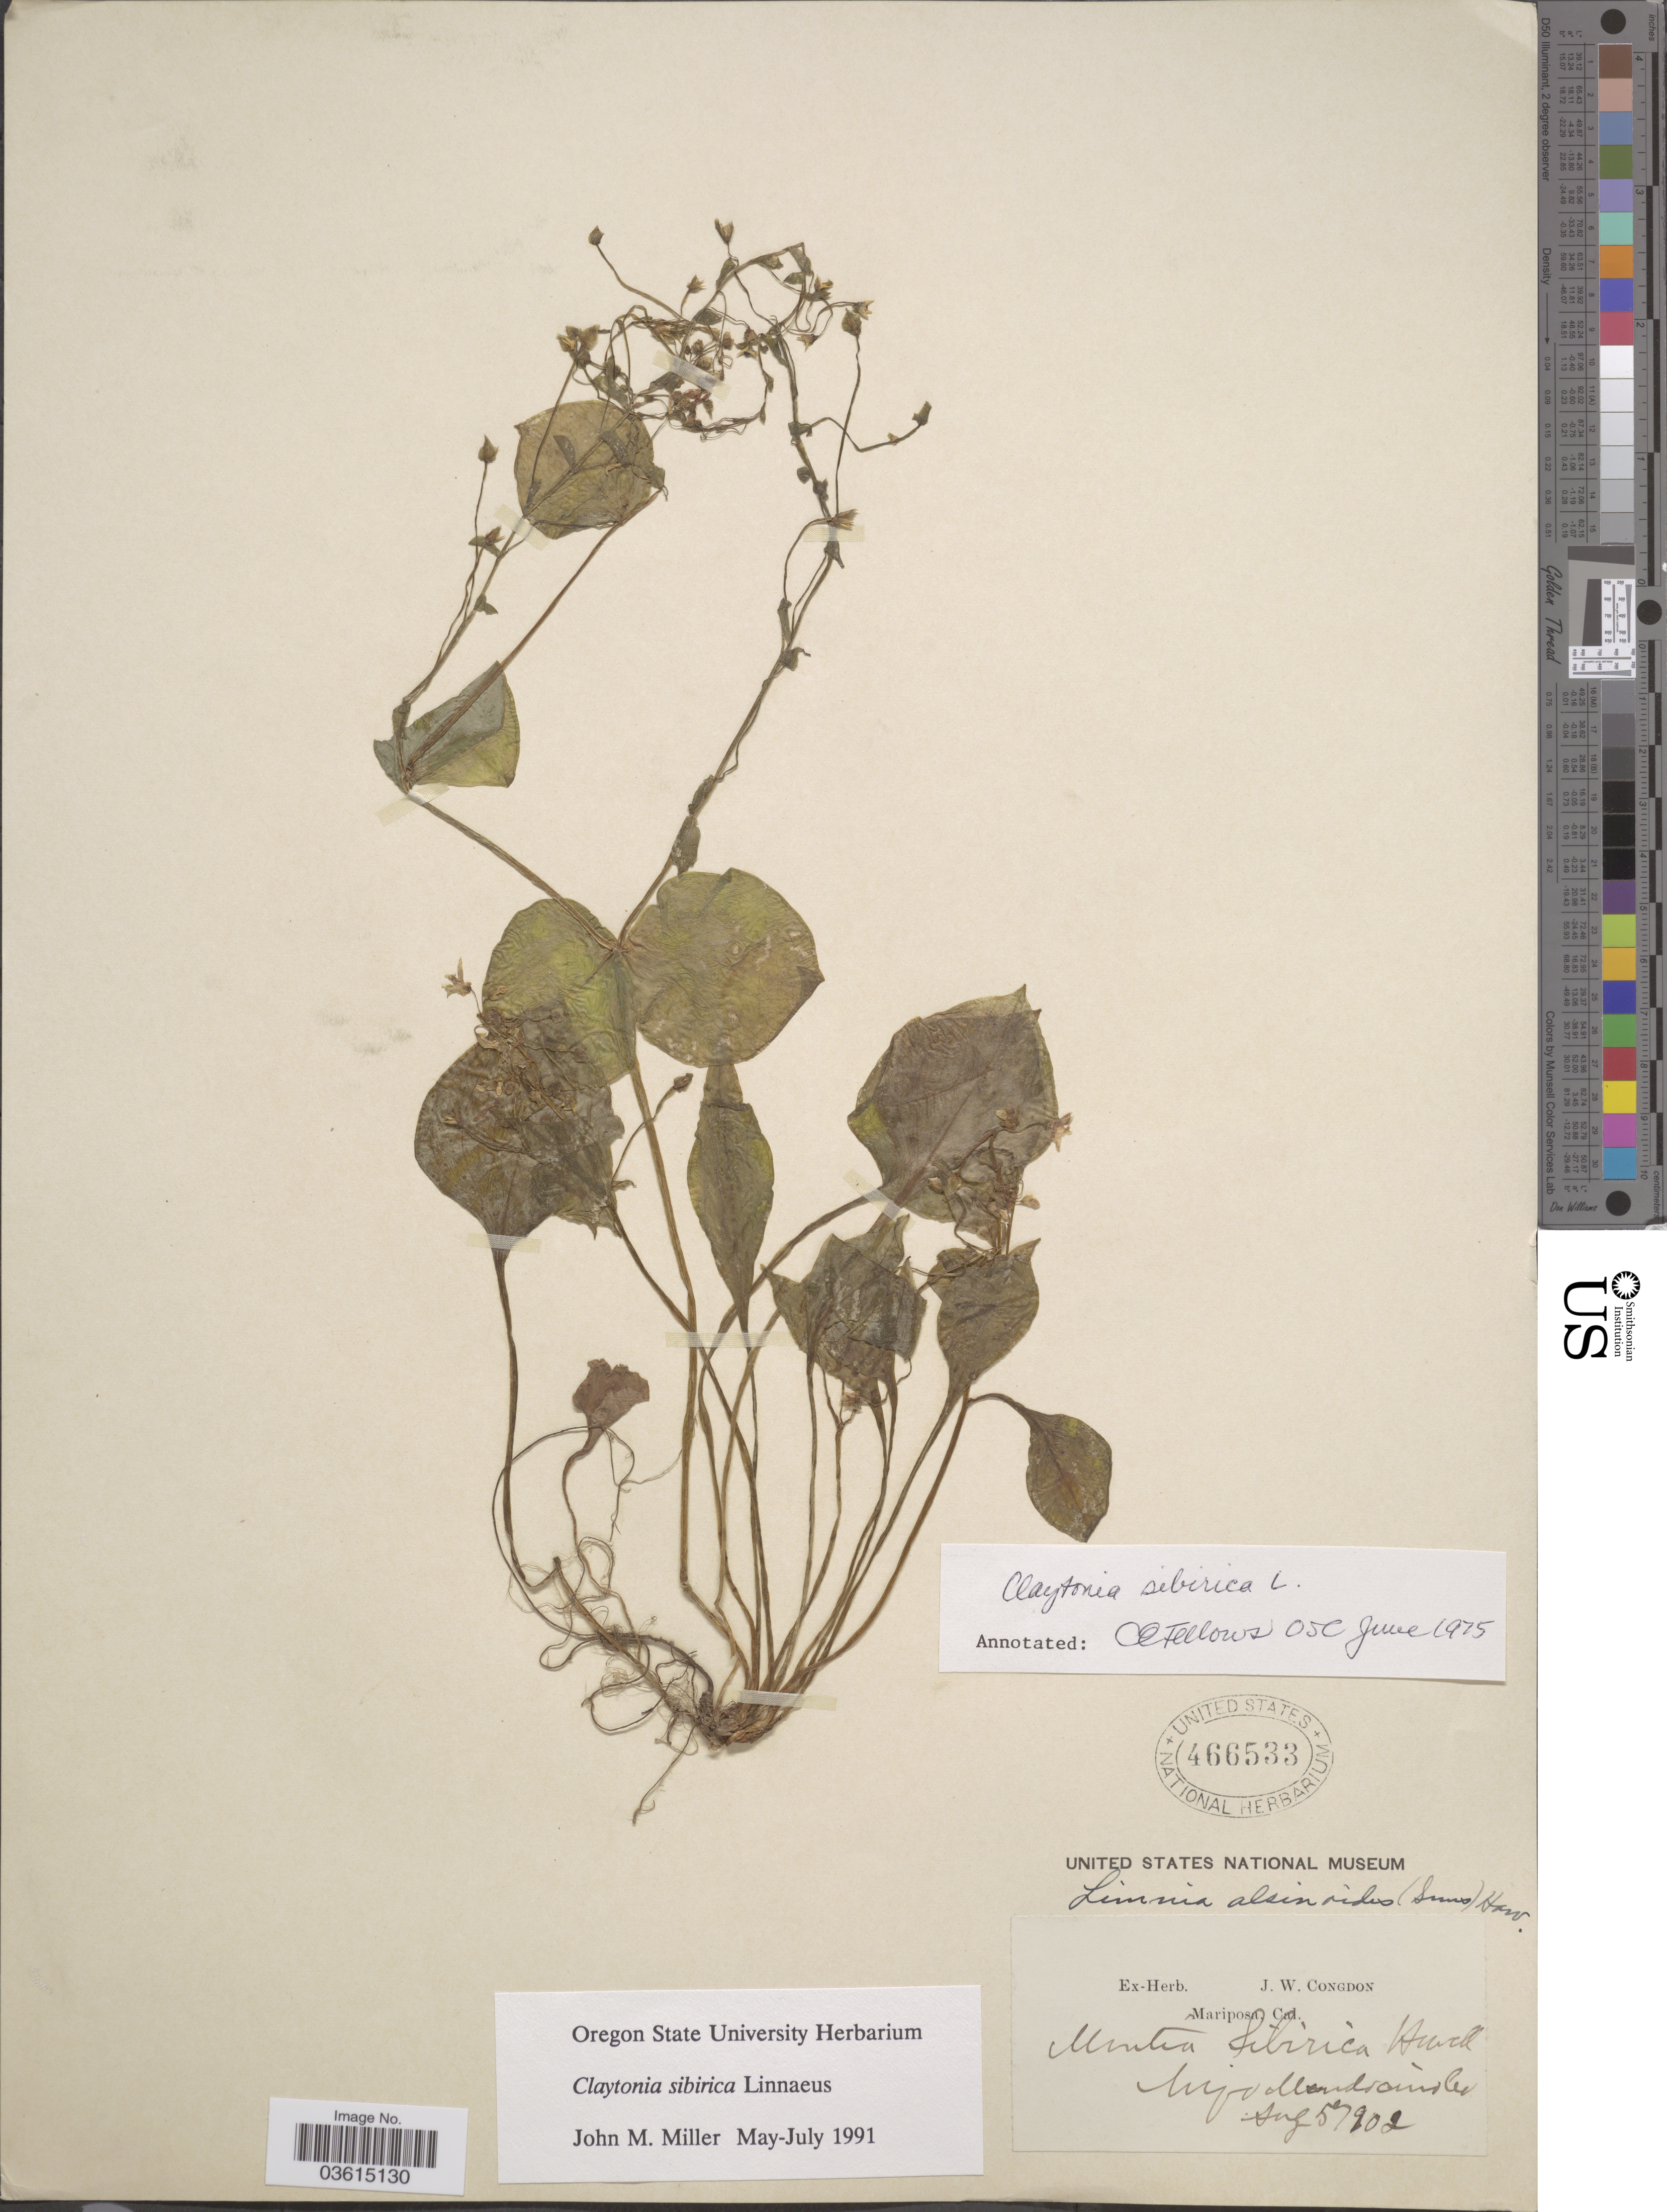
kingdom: Plantae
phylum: Tracheophyta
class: Magnoliopsida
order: Caryophyllales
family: Montiaceae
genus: Claytonia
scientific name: Claytonia sibirica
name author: L.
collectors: J. W. Congdon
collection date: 1902-08-05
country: United States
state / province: California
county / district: Mendocino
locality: Mariposa. Noyo Mendocino Co.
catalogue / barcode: US 466533